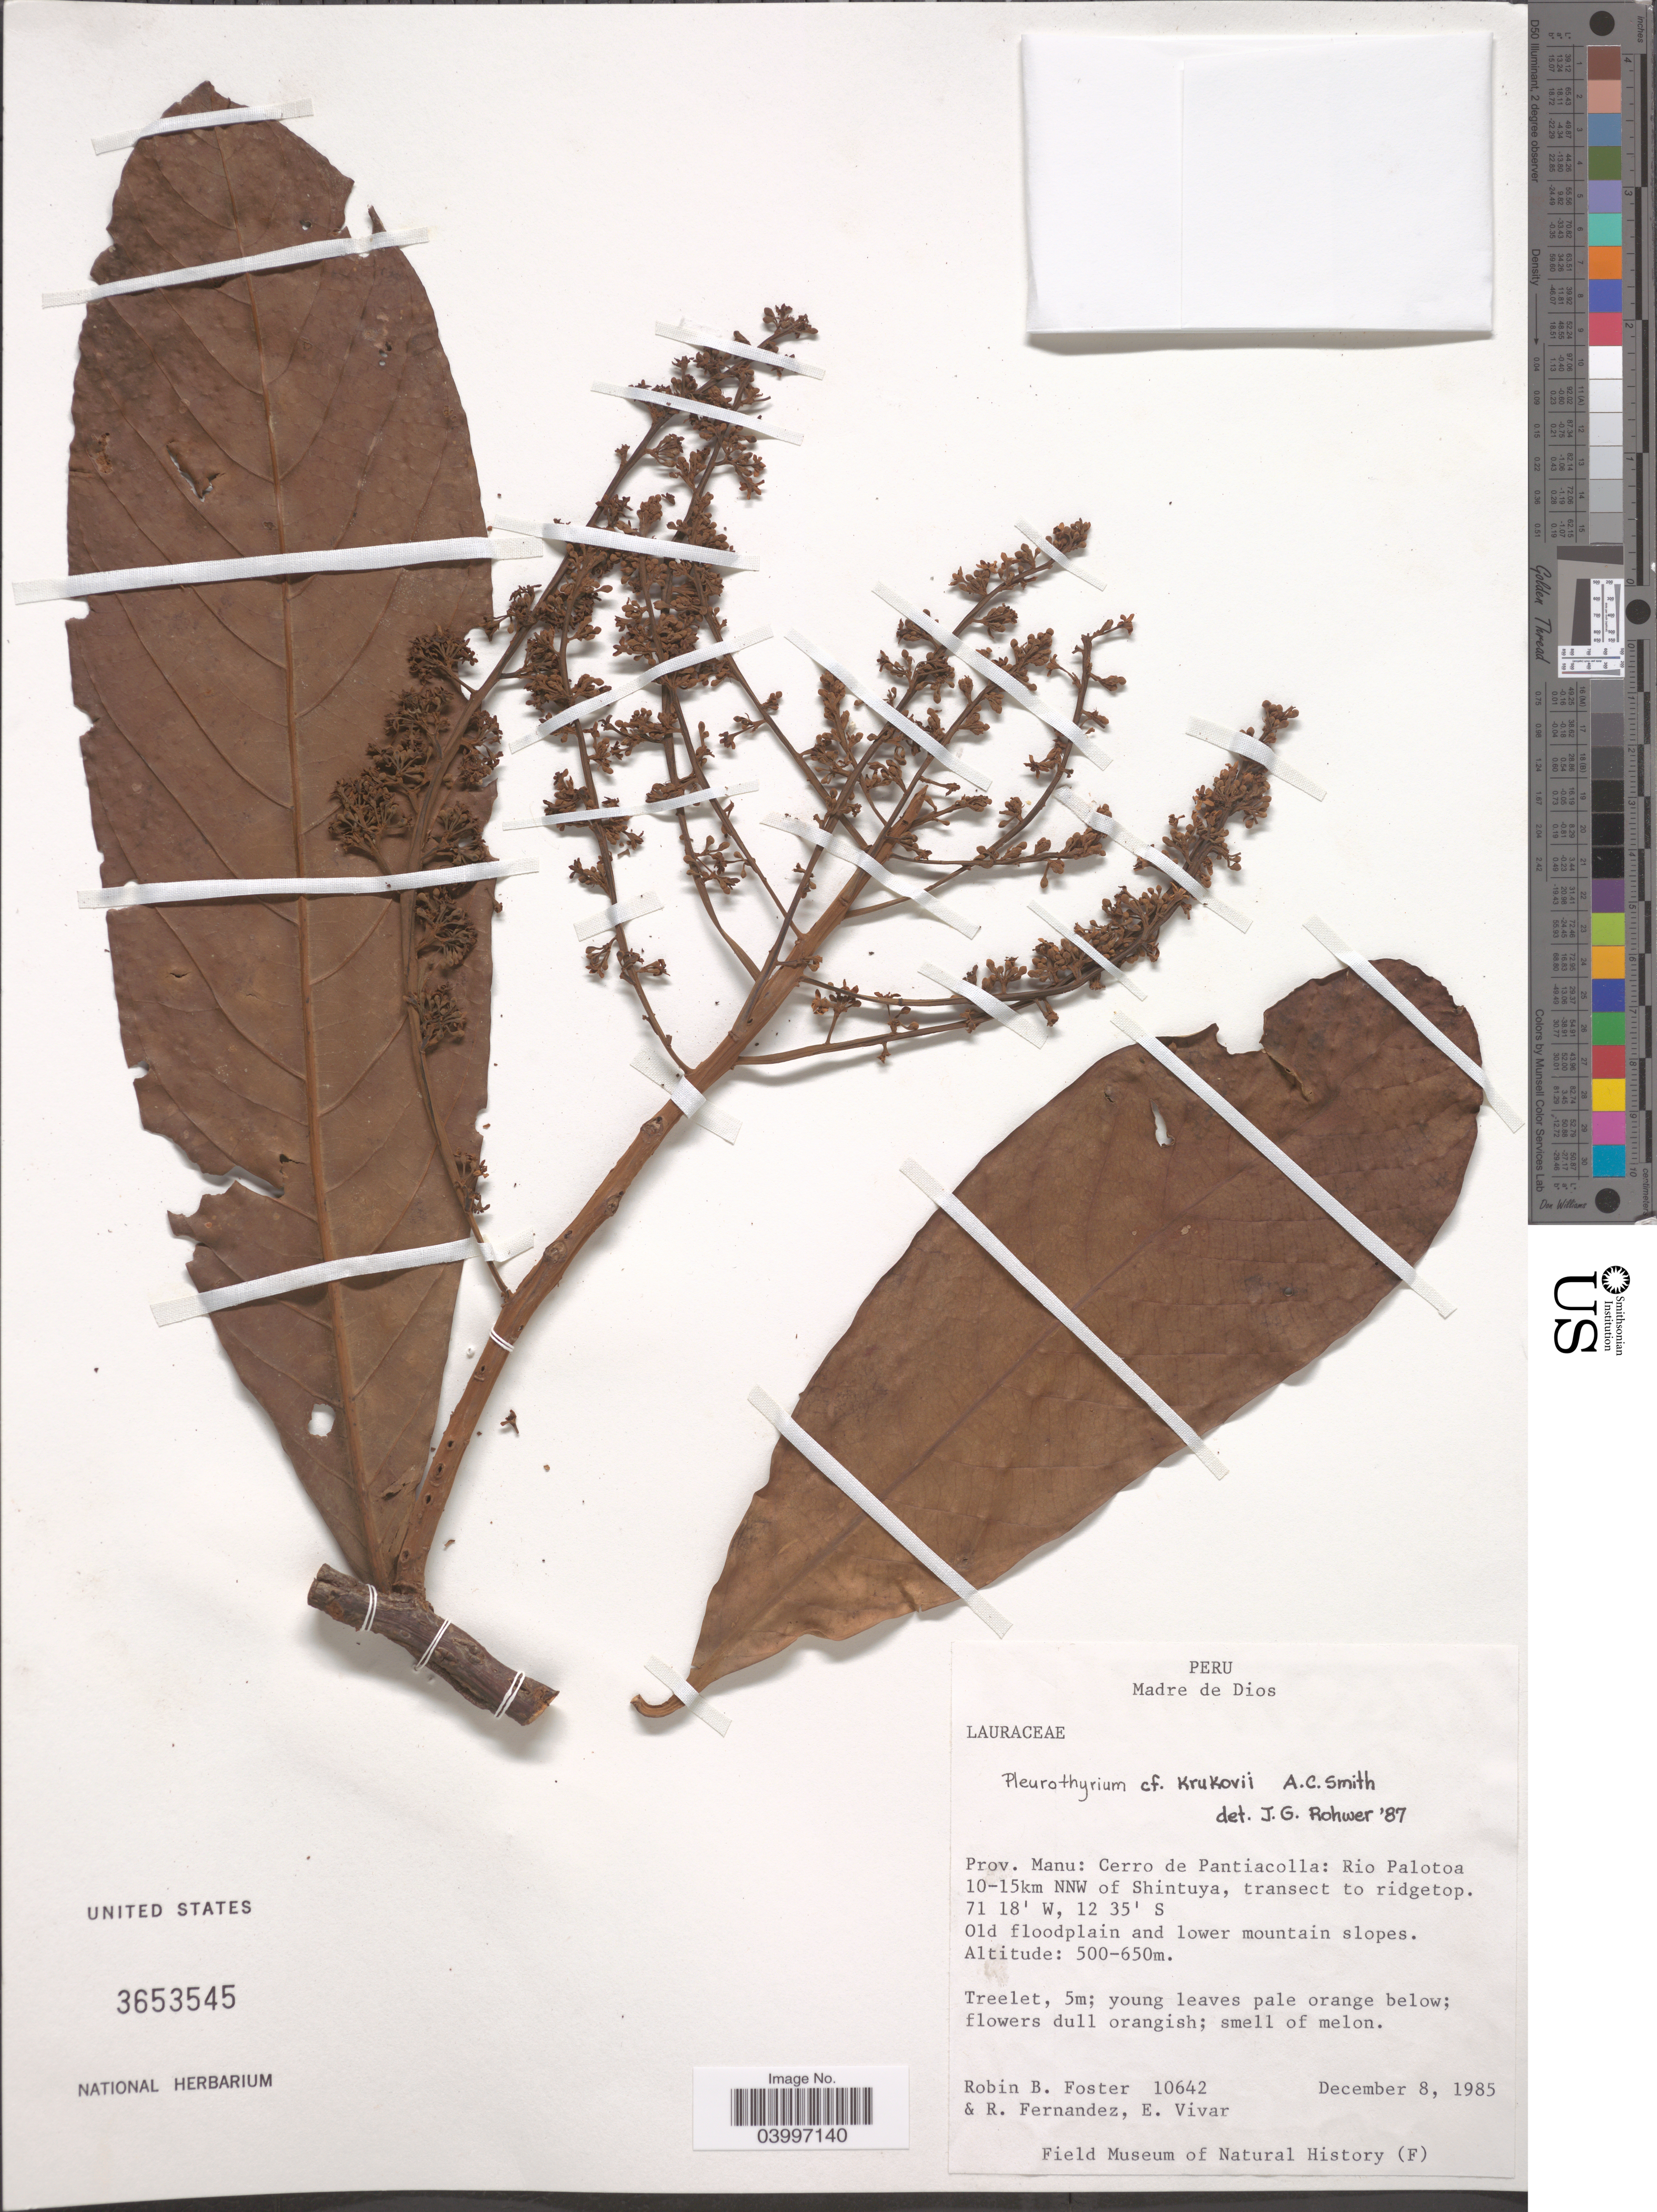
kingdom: Plantae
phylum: Tracheophyta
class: Magnoliopsida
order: Laurales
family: Lauraceae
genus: Pleurothyrium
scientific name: Pleurothyrium krukovii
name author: A.C. Sm.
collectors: R. B. Foster, R. Fernandez & E. Vivar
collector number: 10642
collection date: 1985-12-08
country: Peru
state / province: Madre de Dios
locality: Prov. Manu: Cerro de Pantiacolla: Rio Palotoa 10-15km NNW of Shintuya, transect to ridgetop. Old floodplain and lower mountain slopes.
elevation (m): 500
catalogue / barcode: US 3653545